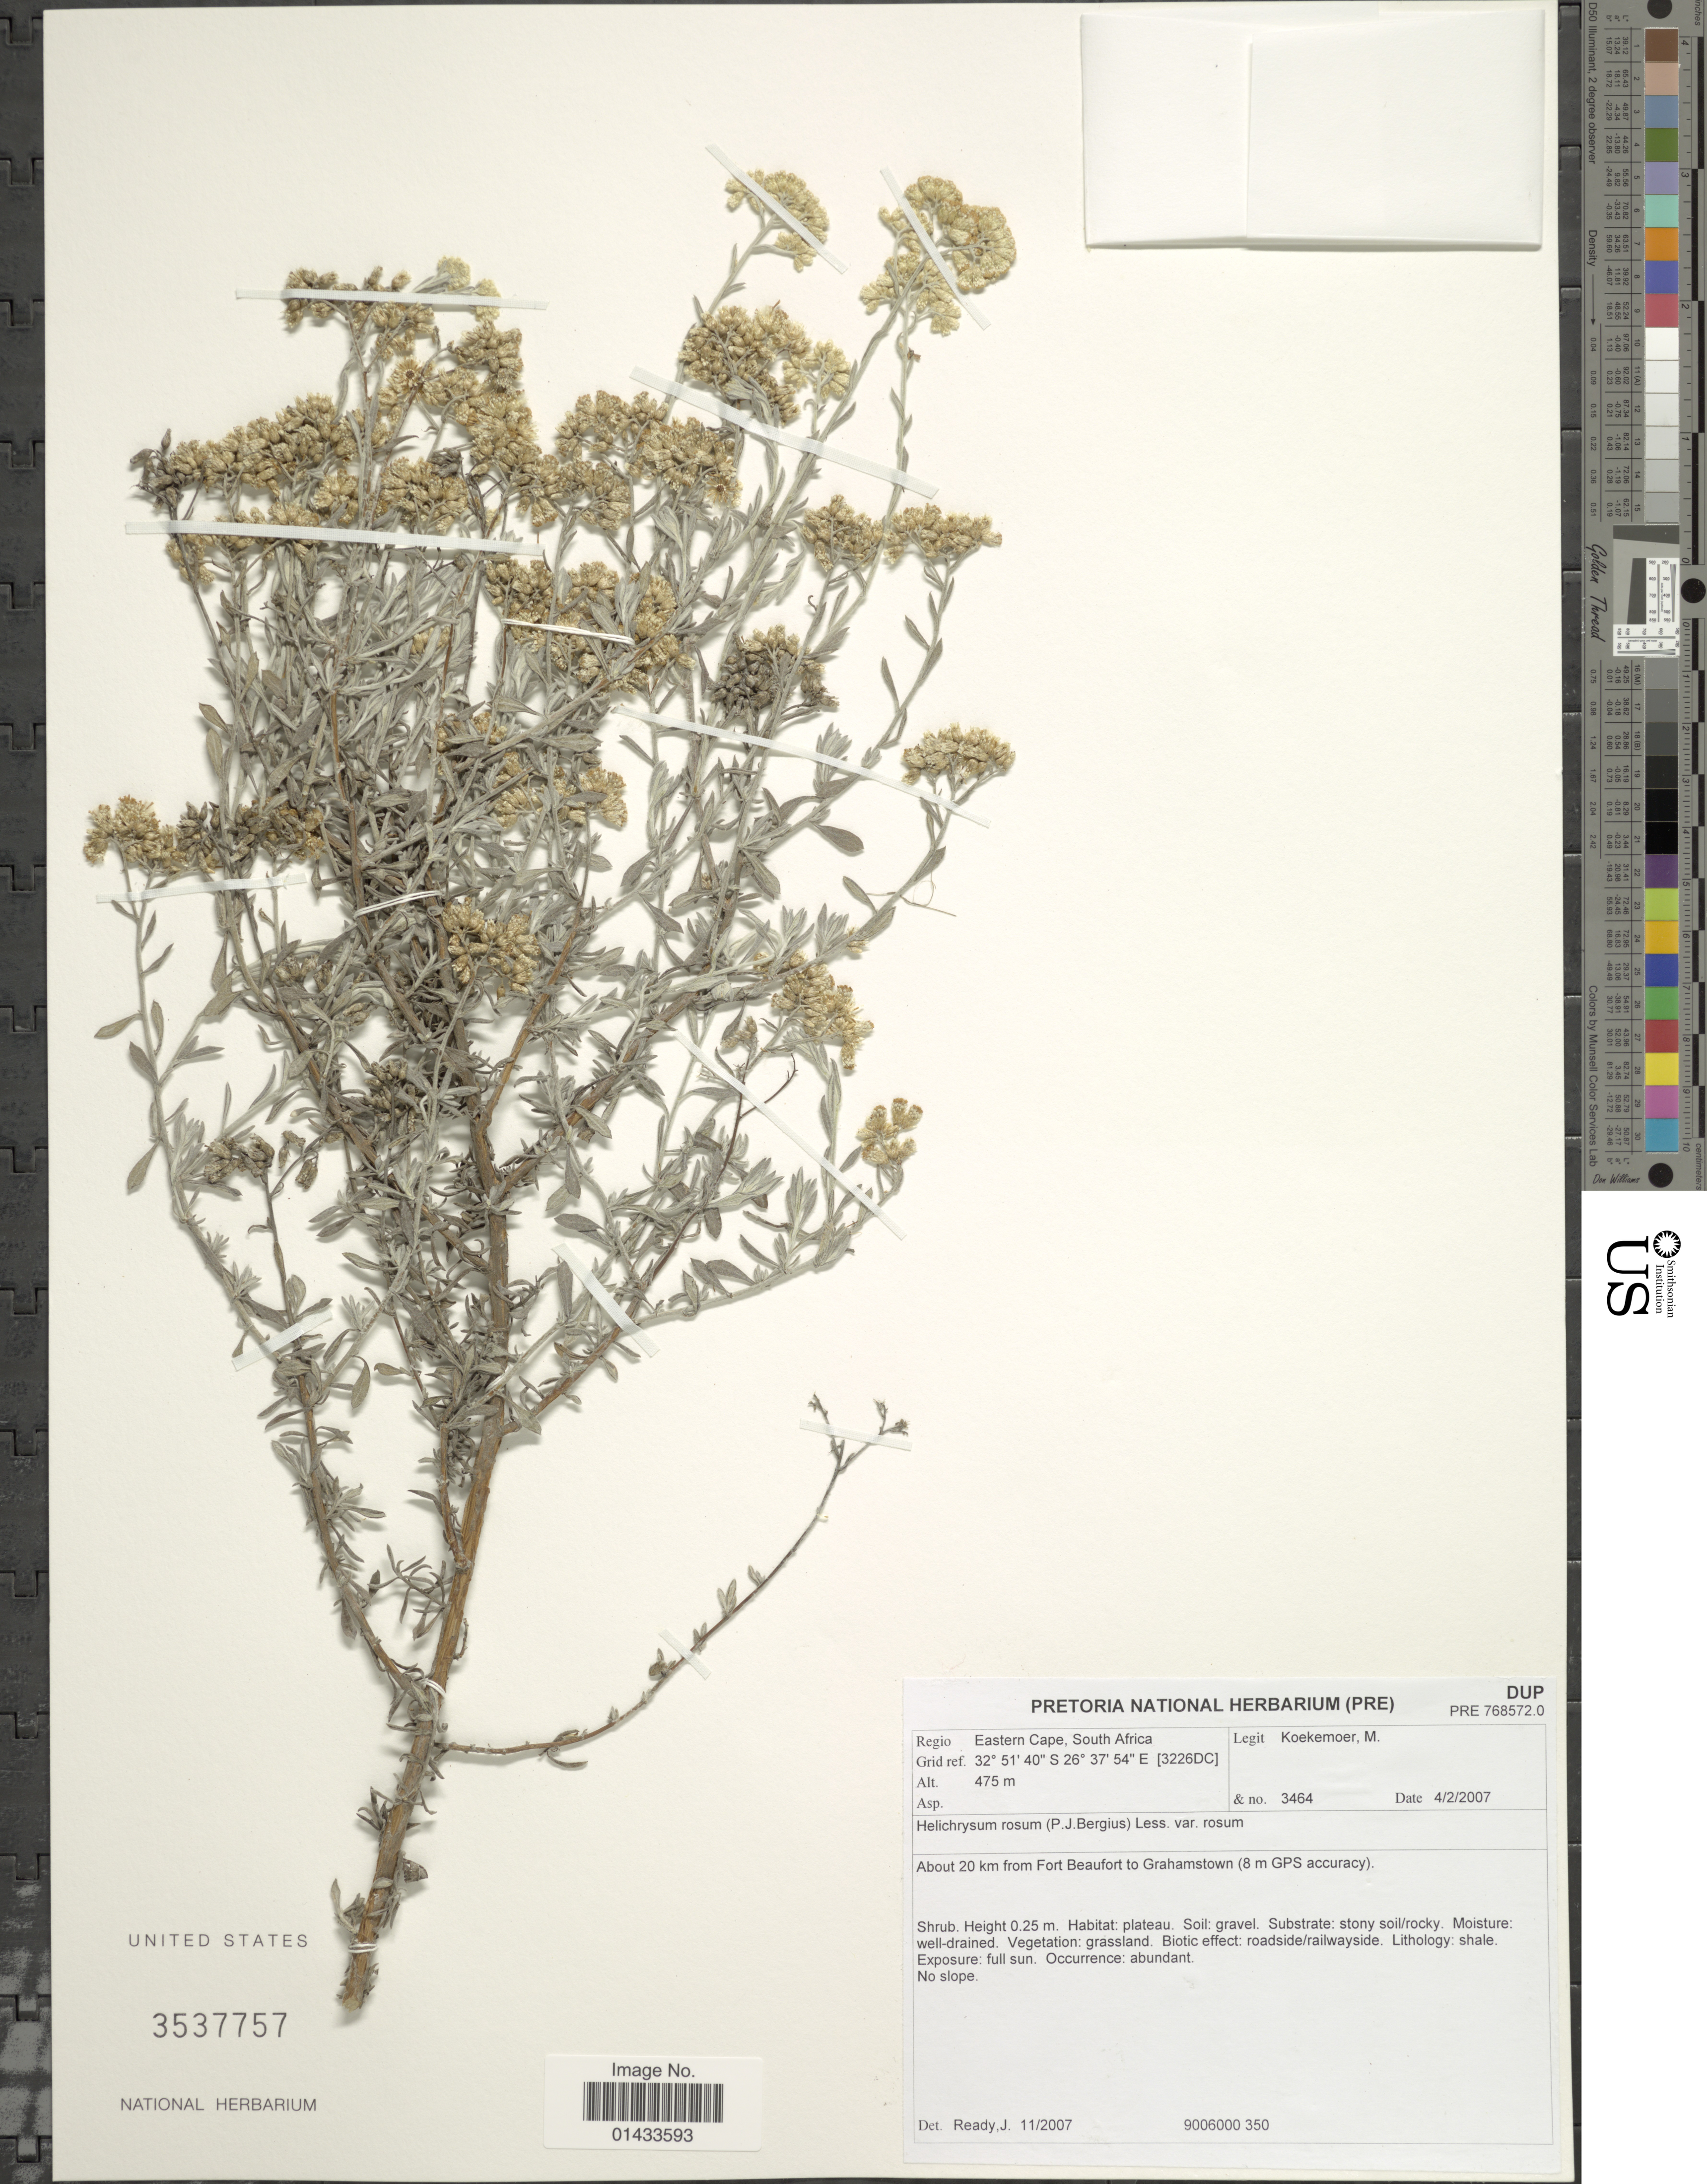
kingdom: Plantae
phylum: Tracheophyta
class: Magnoliopsida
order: Asterales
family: Asteraceae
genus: Helichrysum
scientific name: Helichrysum rosum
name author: Less.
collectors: M. Koekemoer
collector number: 3464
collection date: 2007-02-04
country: South Africa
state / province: Eastern Cape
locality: Regio Eastern Cape, South Africa, Grid ref. [3226DC], About 20 km from Fort Beaufort to Grahamstown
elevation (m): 475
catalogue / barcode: US 3537757